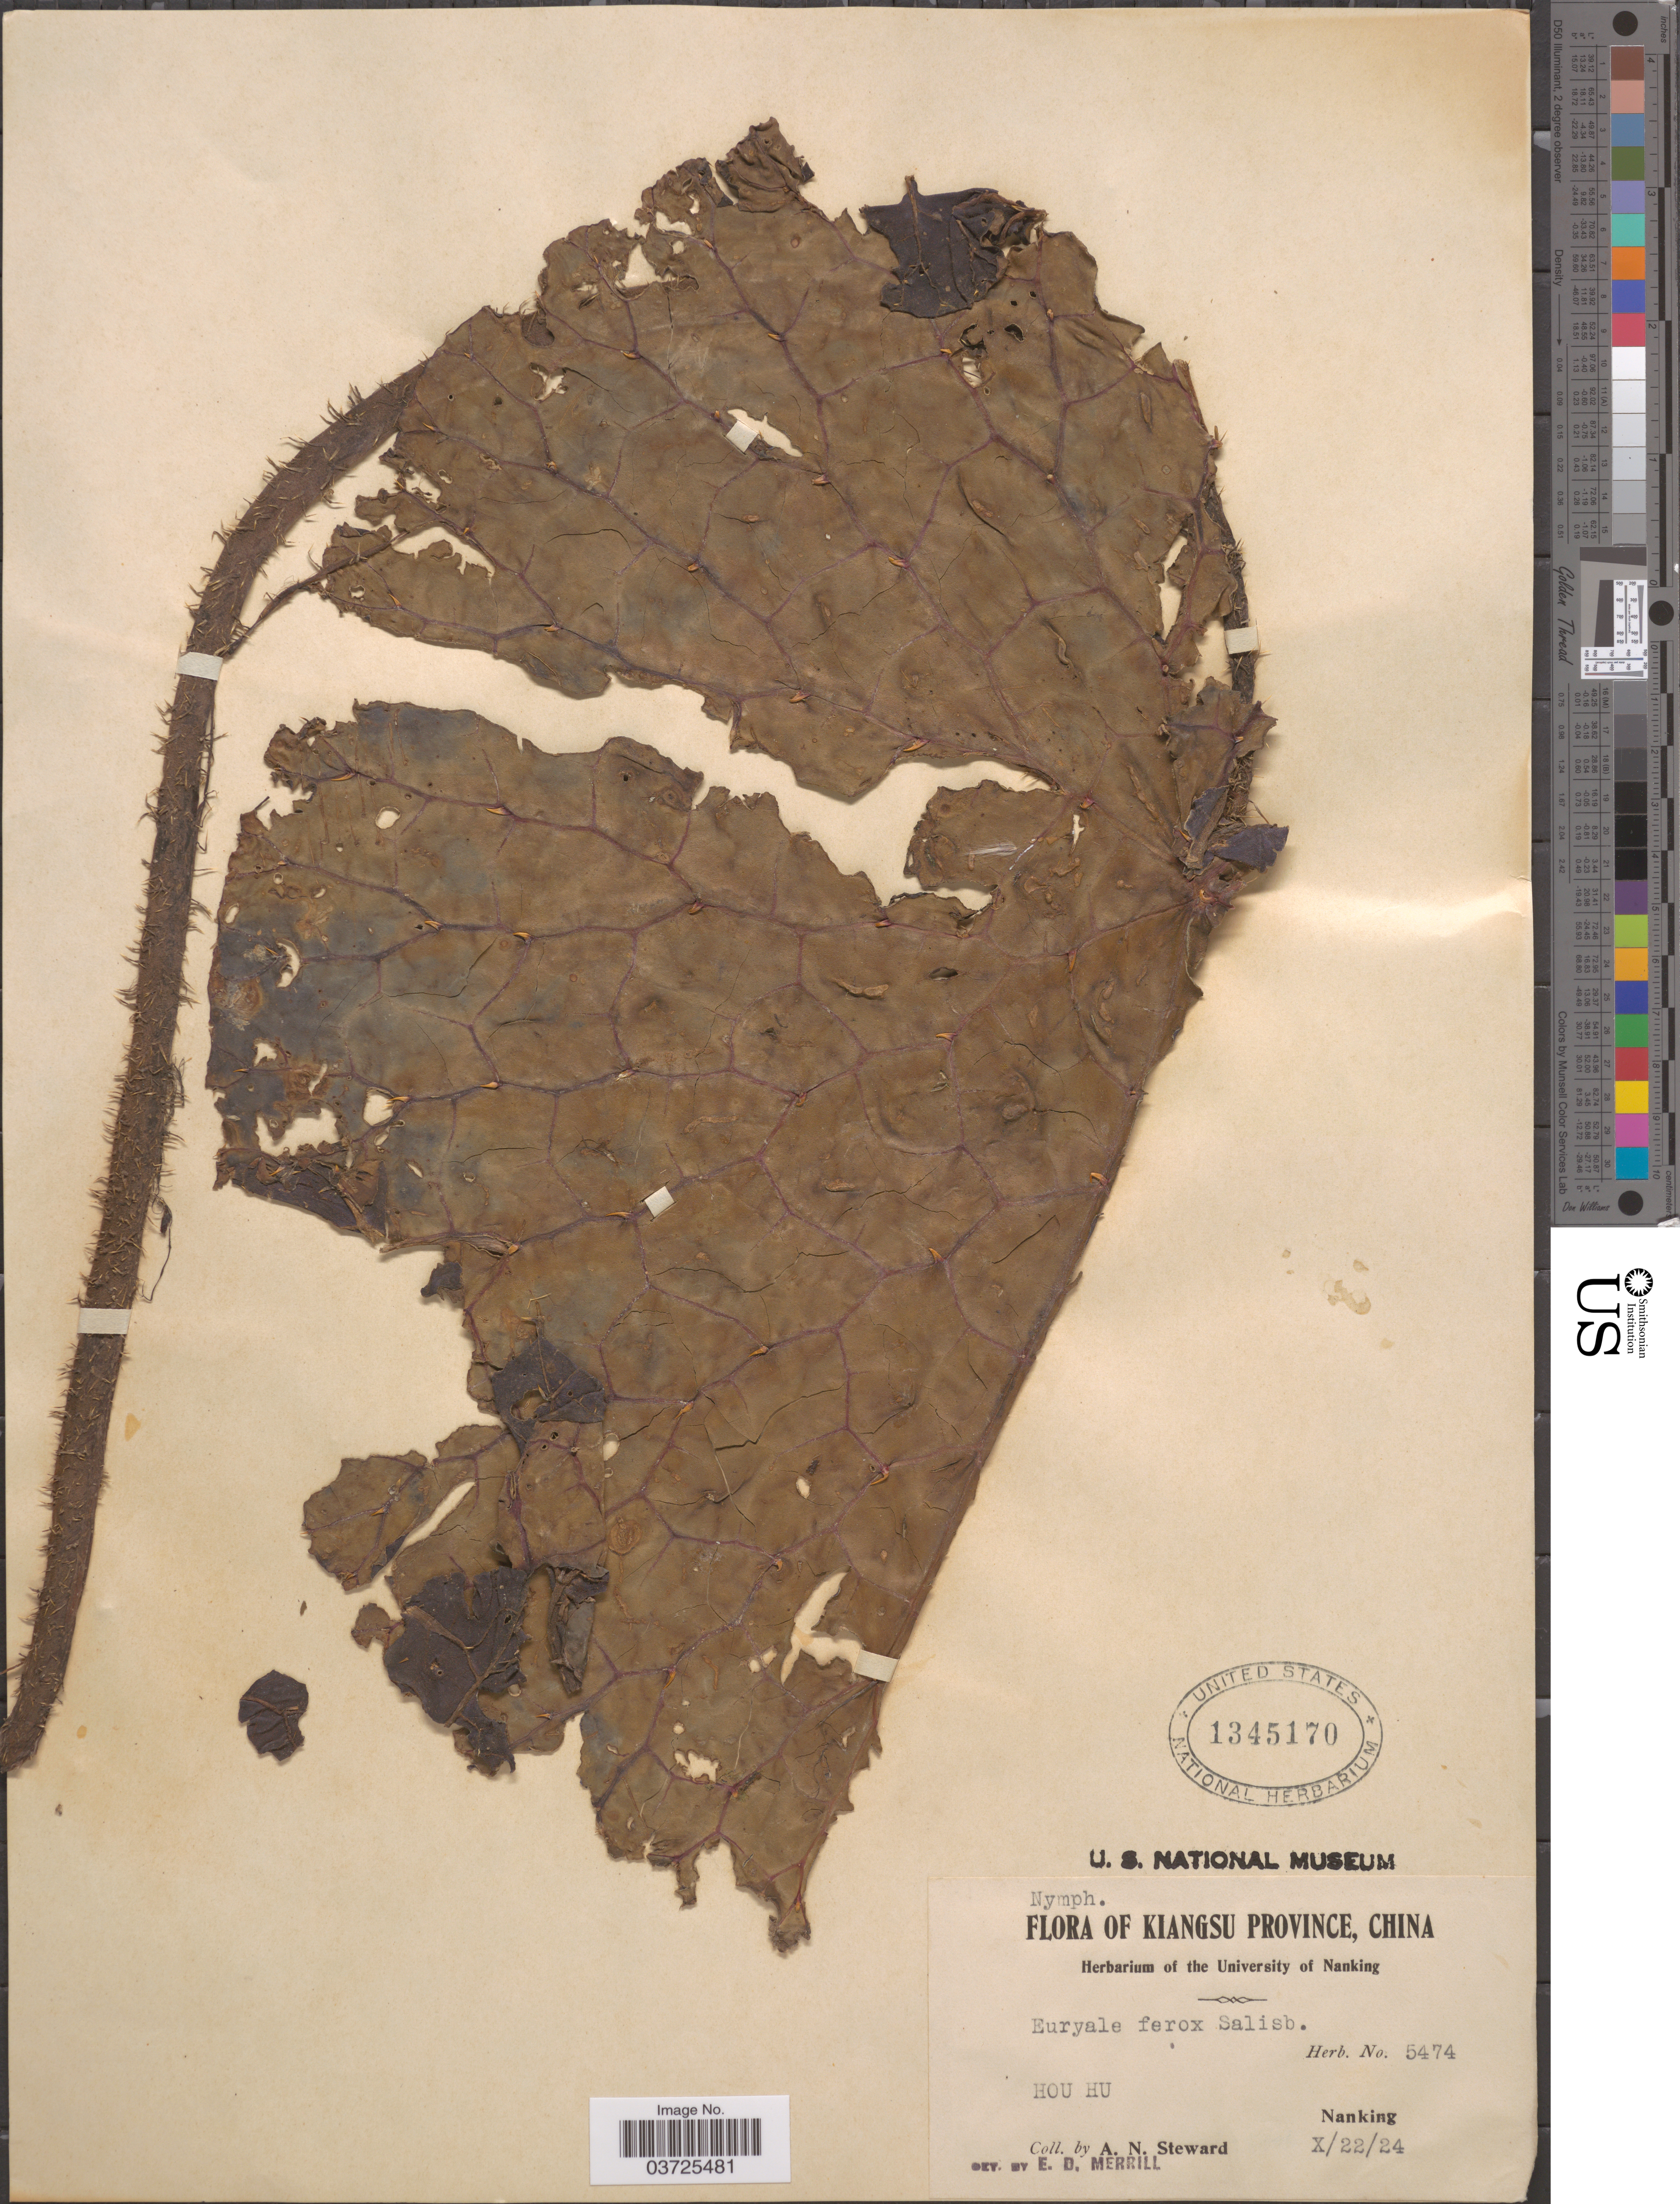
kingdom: Plantae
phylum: Tracheophyta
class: Magnoliopsida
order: Nymphaeales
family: Nymphaeaceae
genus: Euryale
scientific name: Euryale ferox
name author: Salisb.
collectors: A. N. Steward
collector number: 5474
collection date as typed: Transcribed d/m/y: 22/10/24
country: China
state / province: Jiangsu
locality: Kiangsu Province, Hou Hu. Nanking.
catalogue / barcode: US 1345170